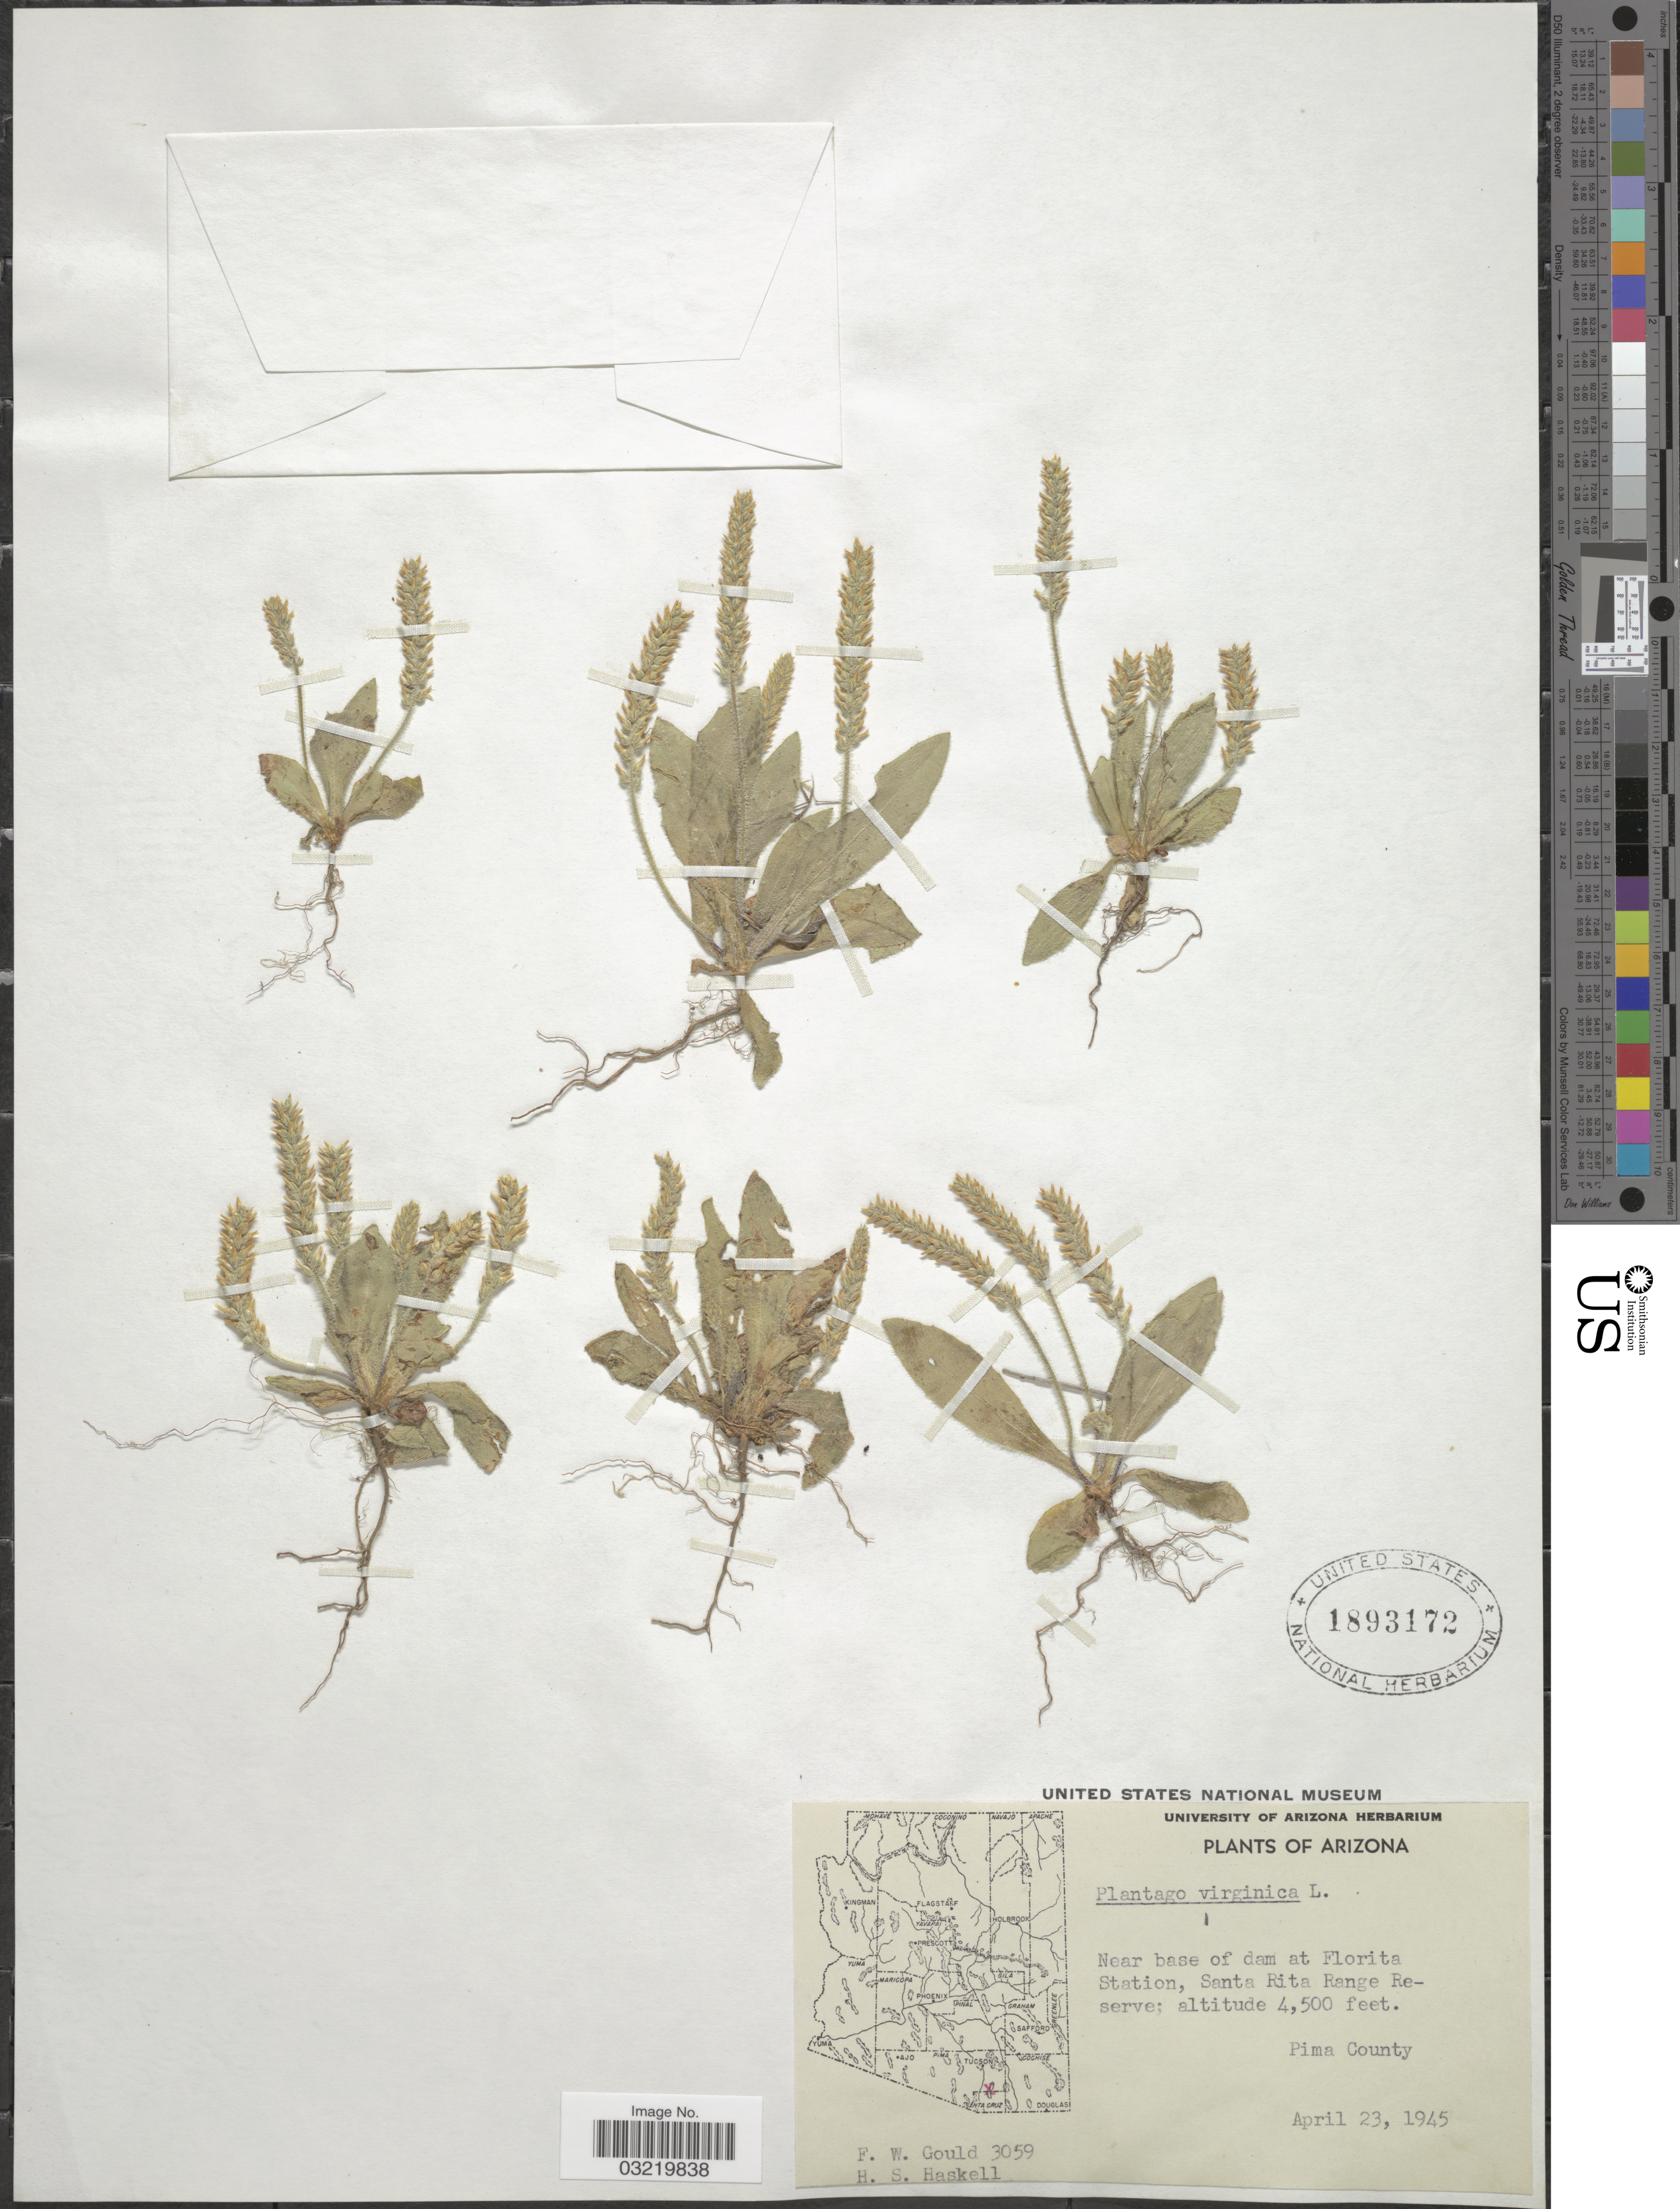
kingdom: Plantae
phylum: Tracheophyta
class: Magnoliopsida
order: Lamiales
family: Plantaginaceae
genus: Plantago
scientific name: Plantago virginica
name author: L.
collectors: F. W. Gould & H. Haskell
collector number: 3059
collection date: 1945-04-23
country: United States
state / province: Arizona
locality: Near base of dam at Florita Station, Santa Rita Reserve. Pima County.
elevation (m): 1372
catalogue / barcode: US 1893172